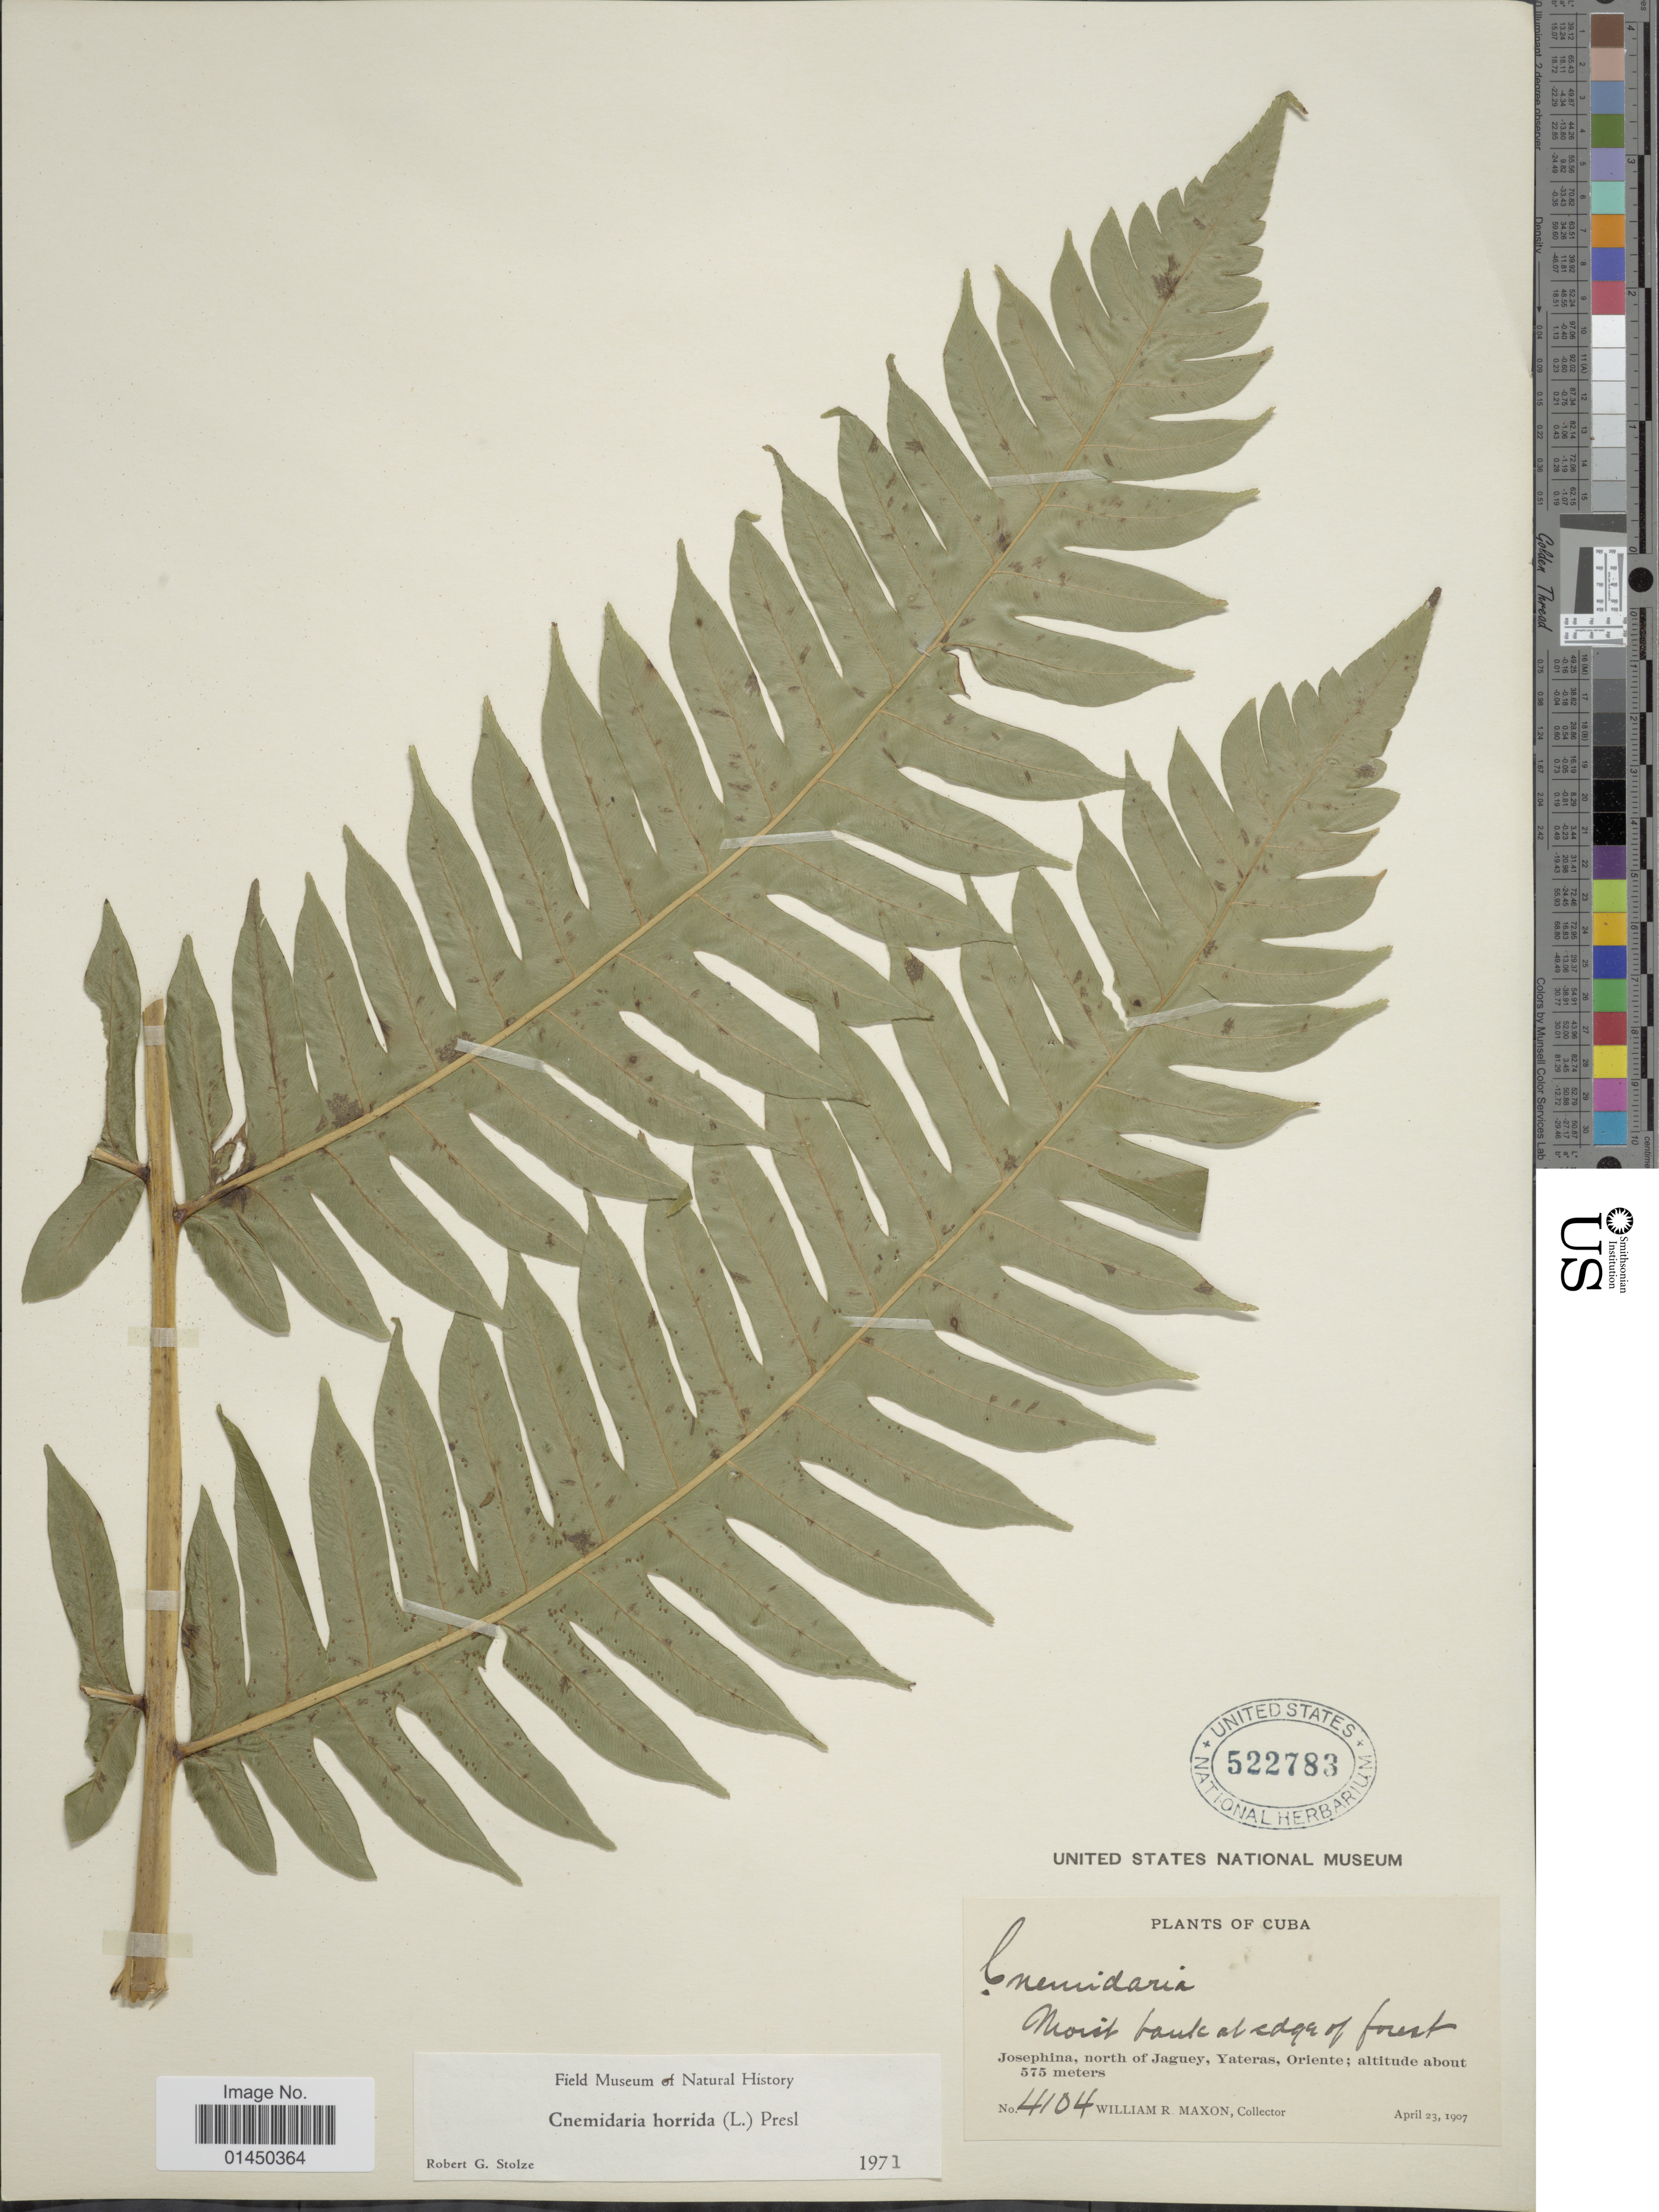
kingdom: Plantae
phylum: Tracheophyta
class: Polypodiopsida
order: Cyatheales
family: Cyatheaceae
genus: Cyathea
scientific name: Cyathea horrida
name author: (L.) Sm.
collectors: W. R. Maxon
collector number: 4104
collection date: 1907-04-23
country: Cuba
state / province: Oriente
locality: Most bank at edge of forest, Josephina, north of Jaguey, Yateras.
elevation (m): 575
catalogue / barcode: US 522783